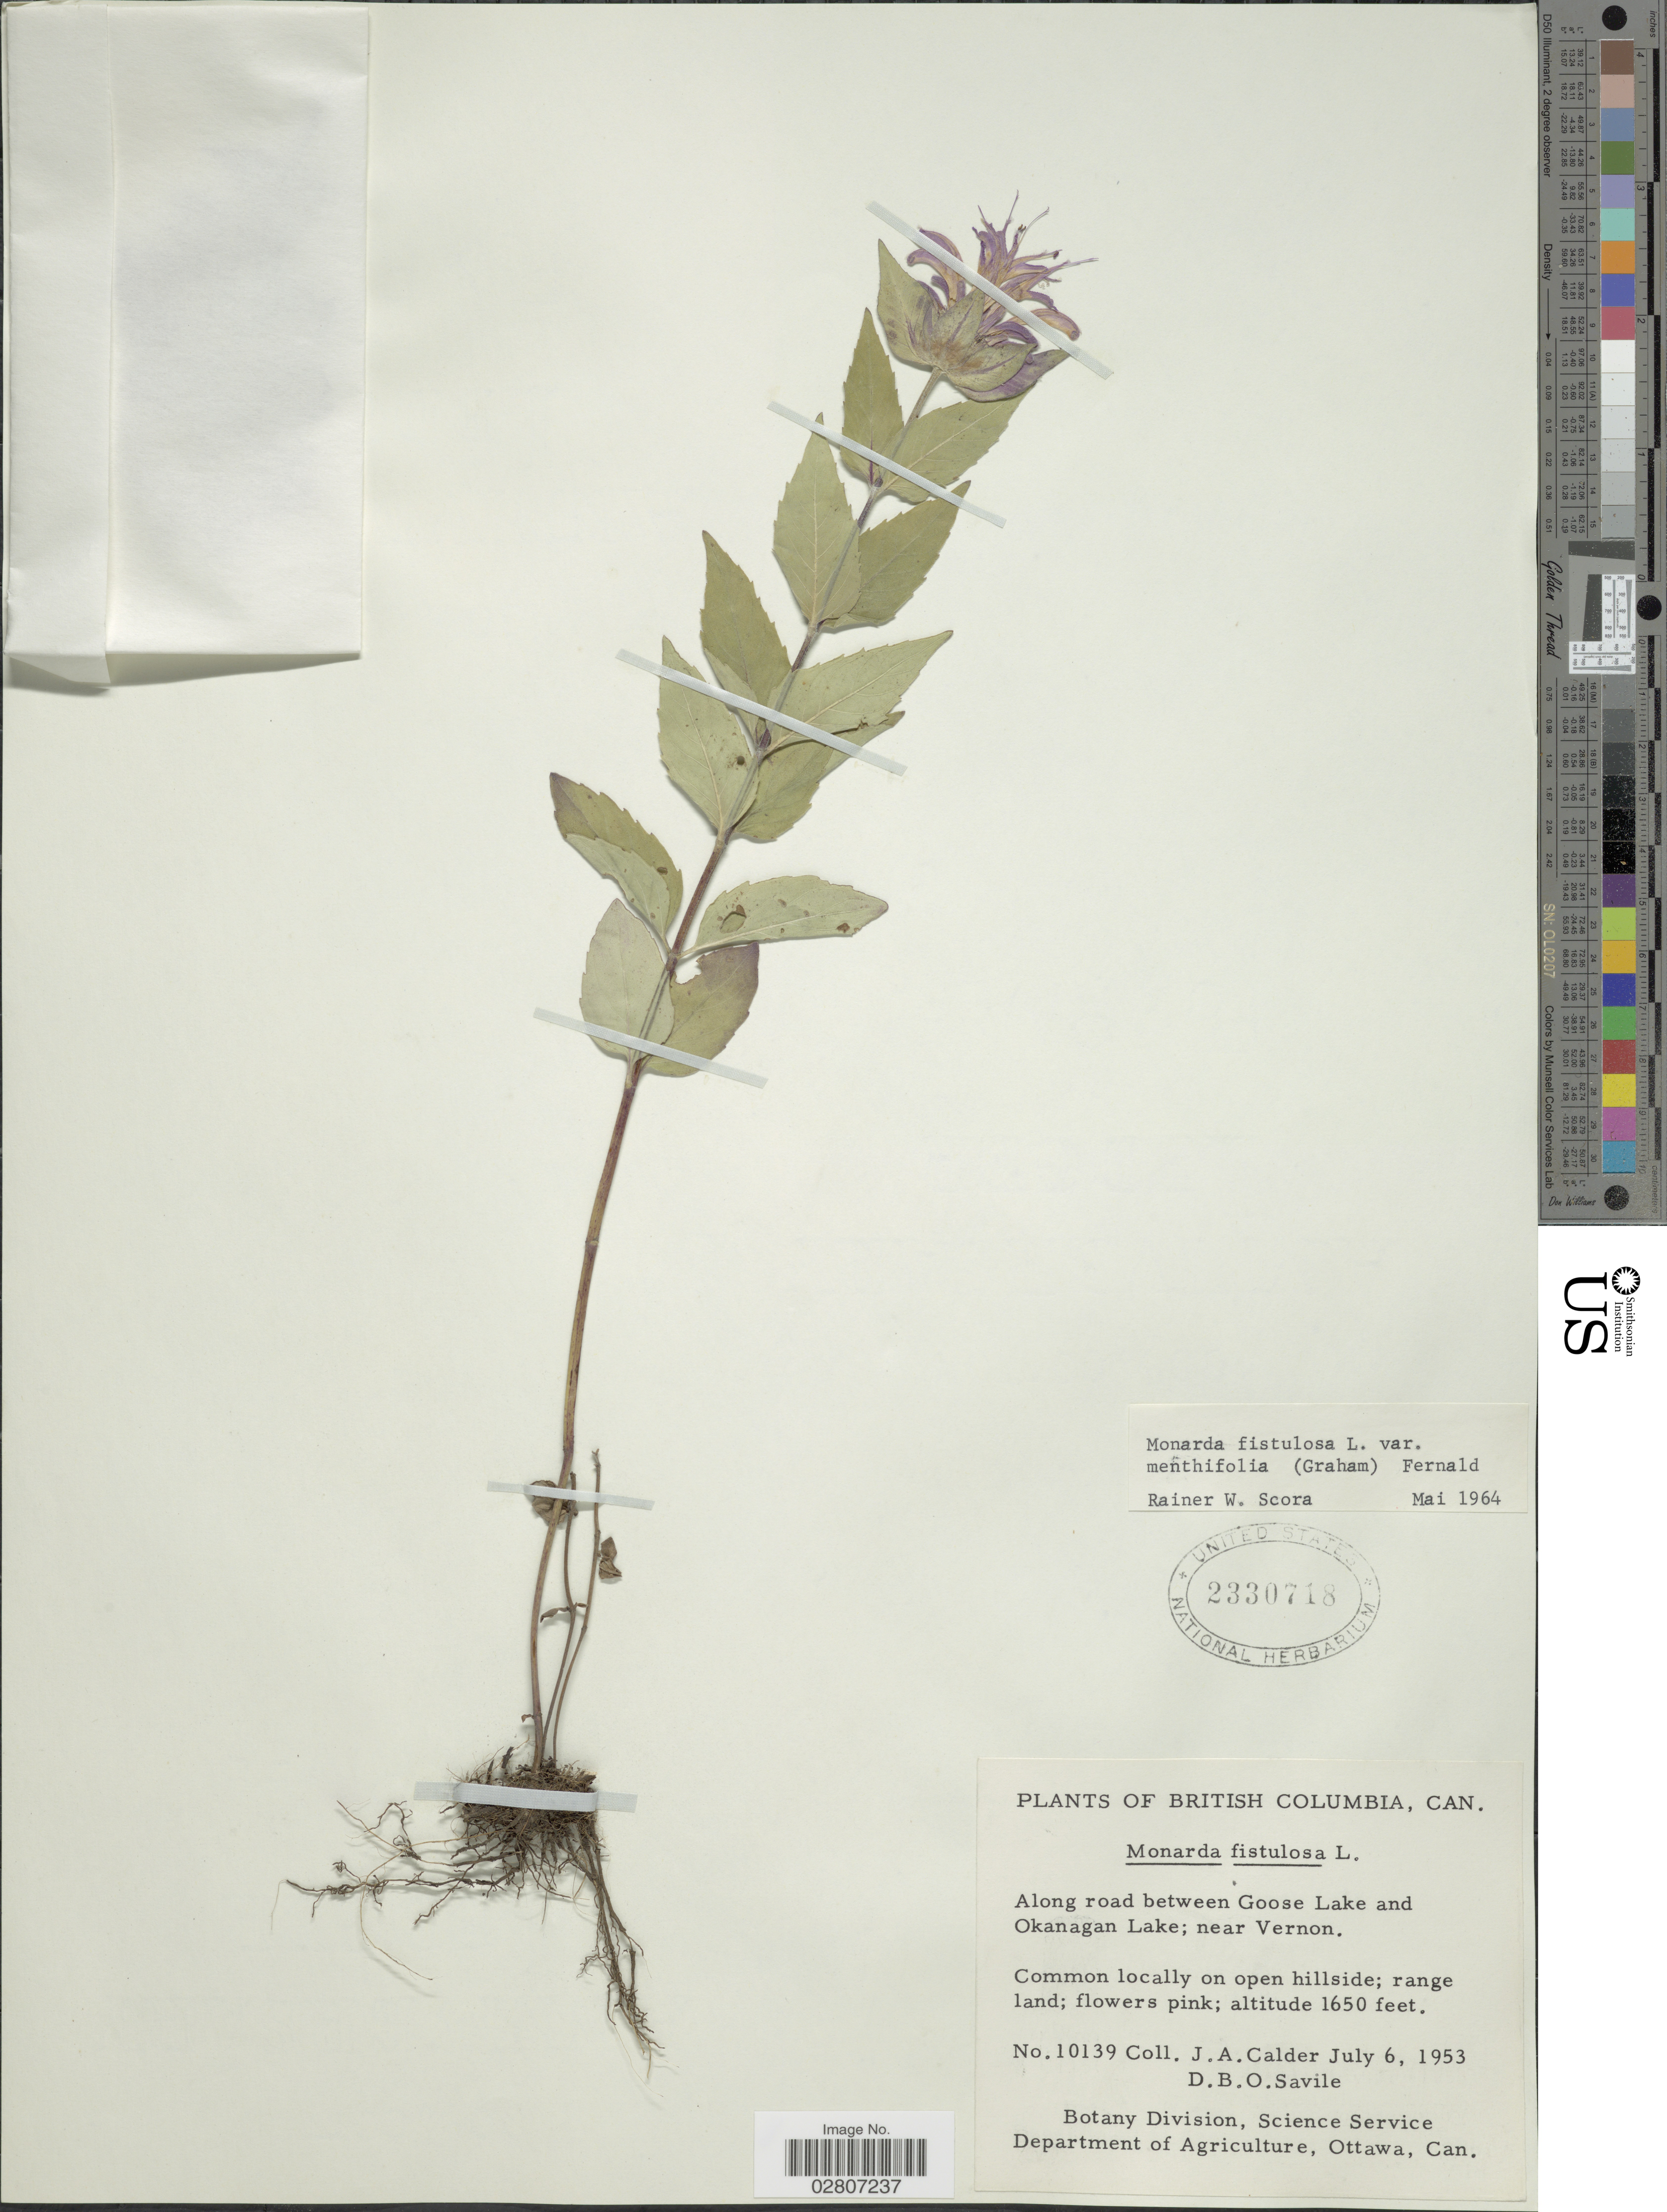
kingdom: Plantae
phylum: Tracheophyta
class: Magnoliopsida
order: Lamiales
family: Lamiaceae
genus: Monarda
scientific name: Monarda fistulosa var. menthifolia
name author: (Graham) Fernald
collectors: J. A. Calder & D. Savile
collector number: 10139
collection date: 1953-07-06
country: Canada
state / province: British Columbia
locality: Along road between Goose Lake and Okanagan Lake; near Vernon.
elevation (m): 503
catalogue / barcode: US 2330718